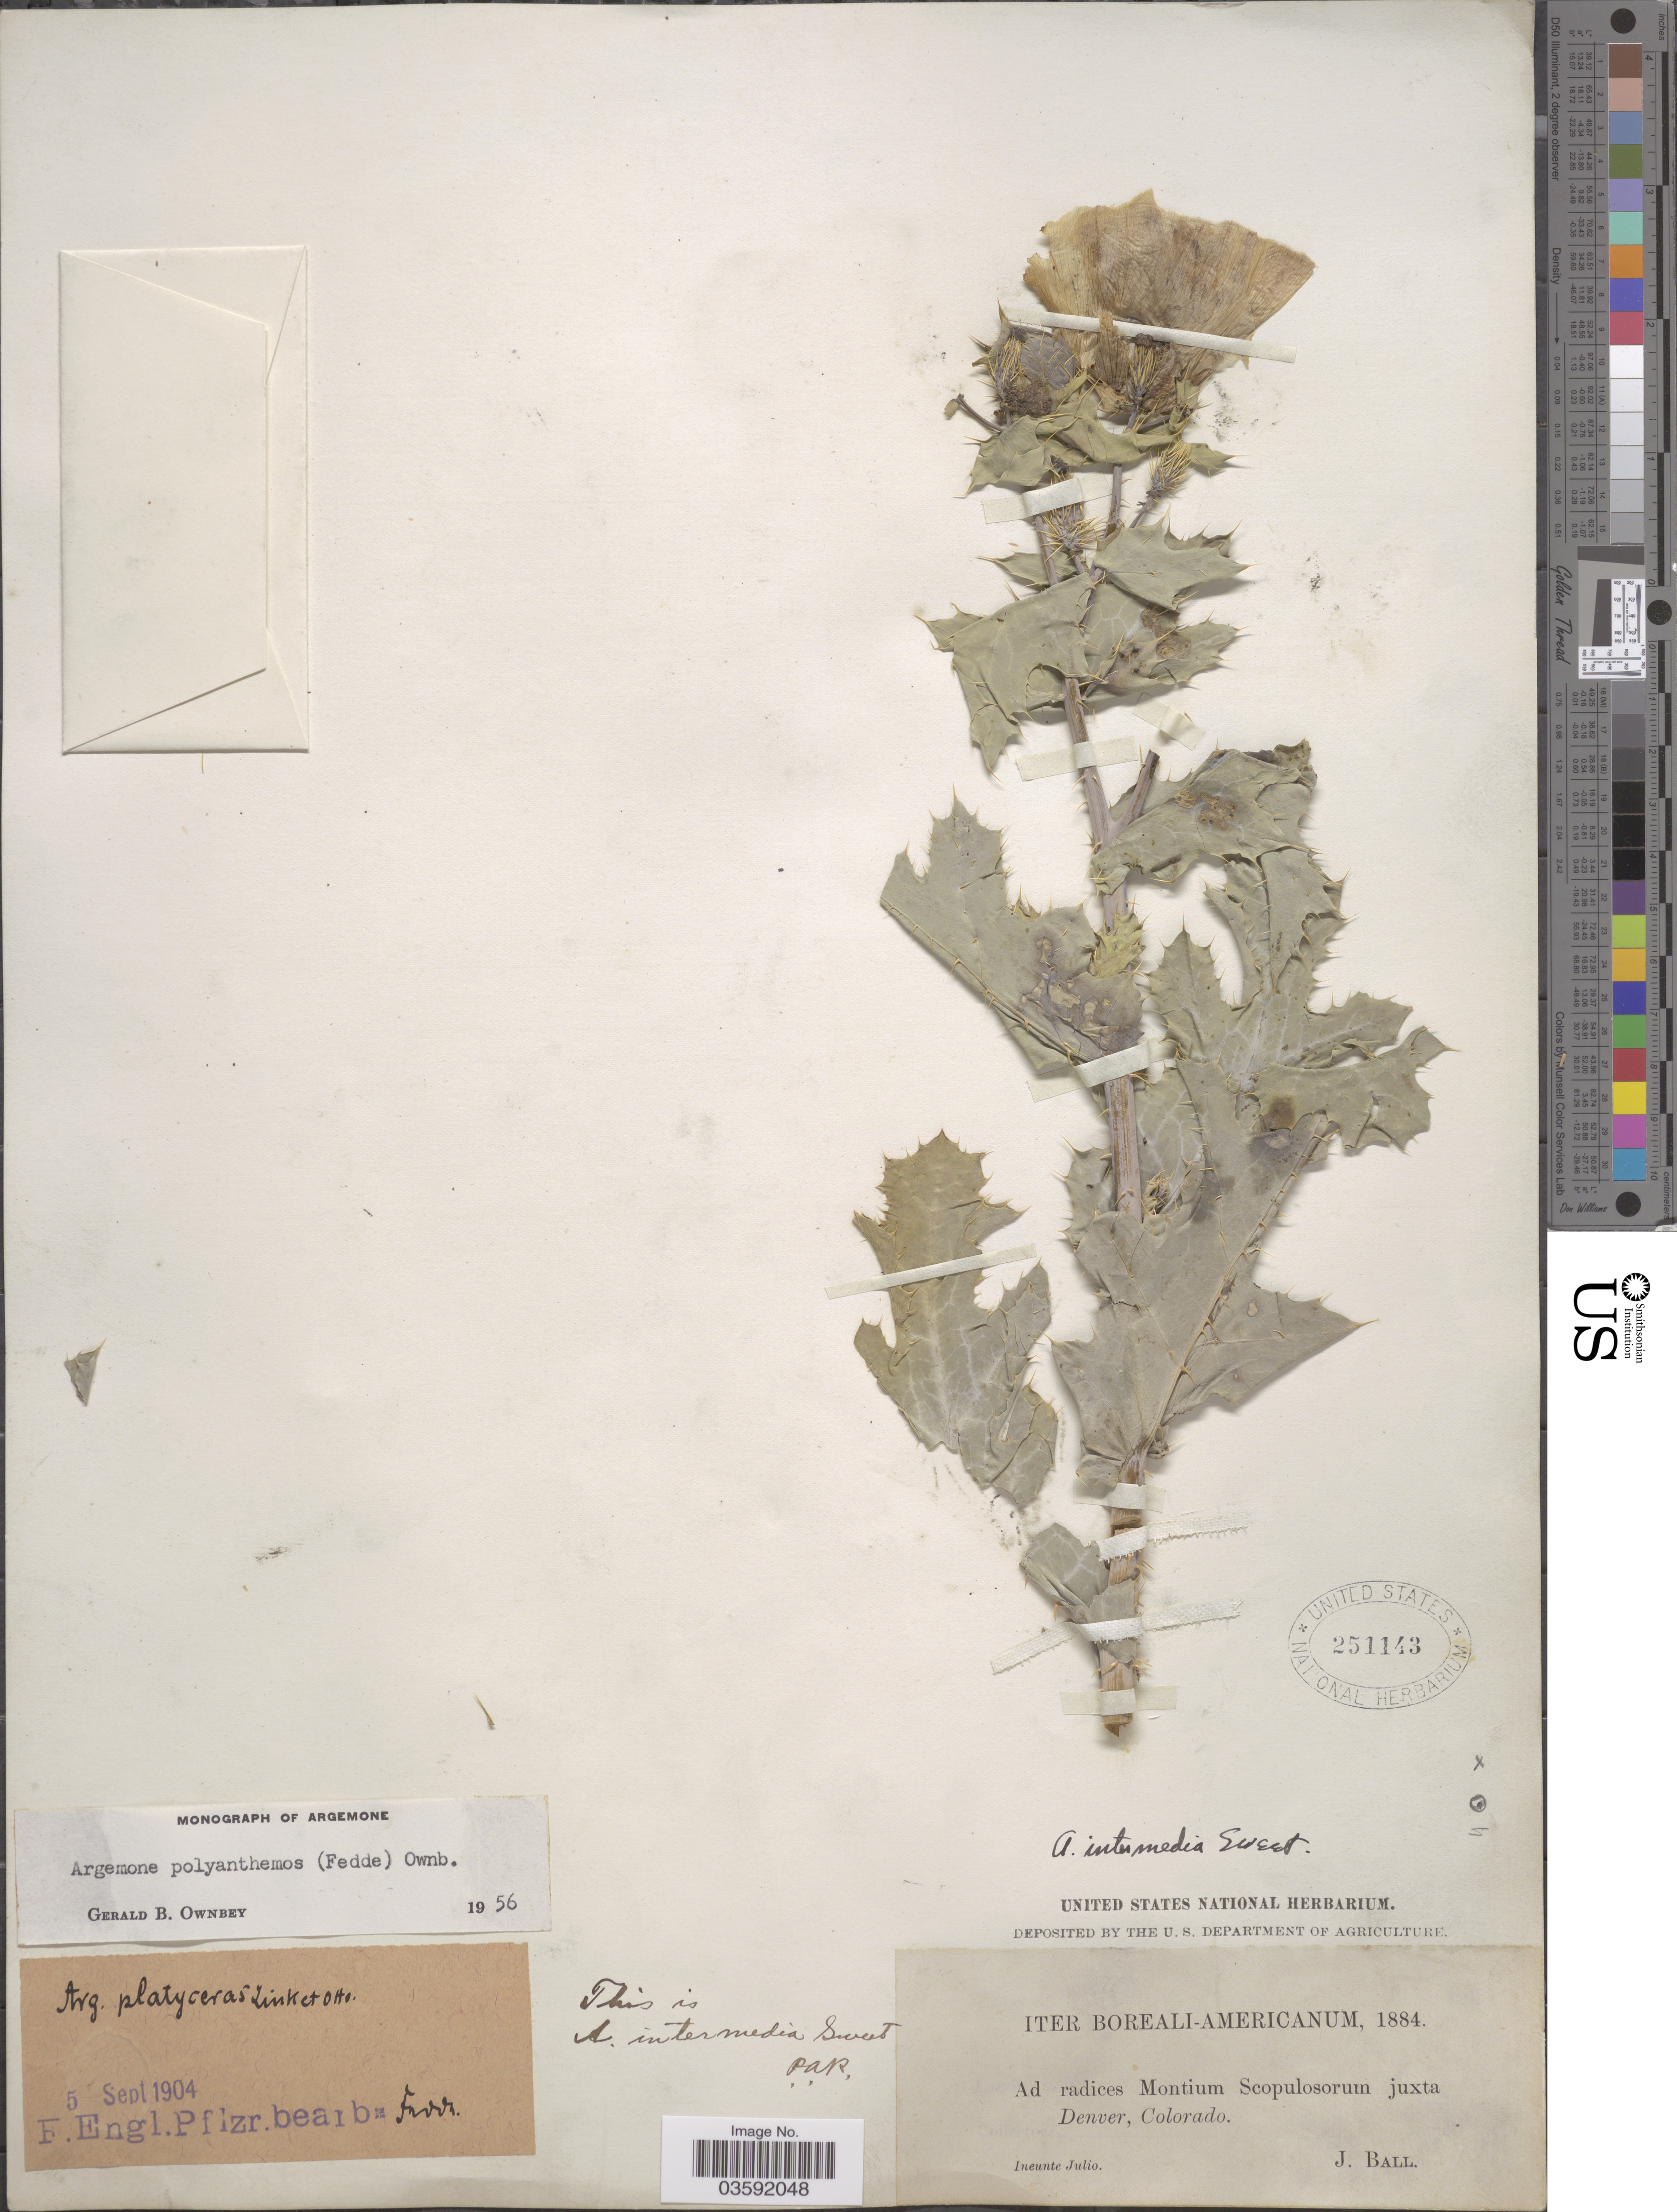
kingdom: Plantae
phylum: Tracheophyta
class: Magnoliopsida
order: Ranunculales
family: Papaveraceae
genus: Argemone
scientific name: Argemone polyanthemos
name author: (Fedde) G.B. Ownbey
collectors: J. Ball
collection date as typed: Ineunte Julio 1884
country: United States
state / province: Colorado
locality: Iter Boreali-Americanum. Ad radices Montium Scopulosorum juxta Denver.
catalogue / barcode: US 251143